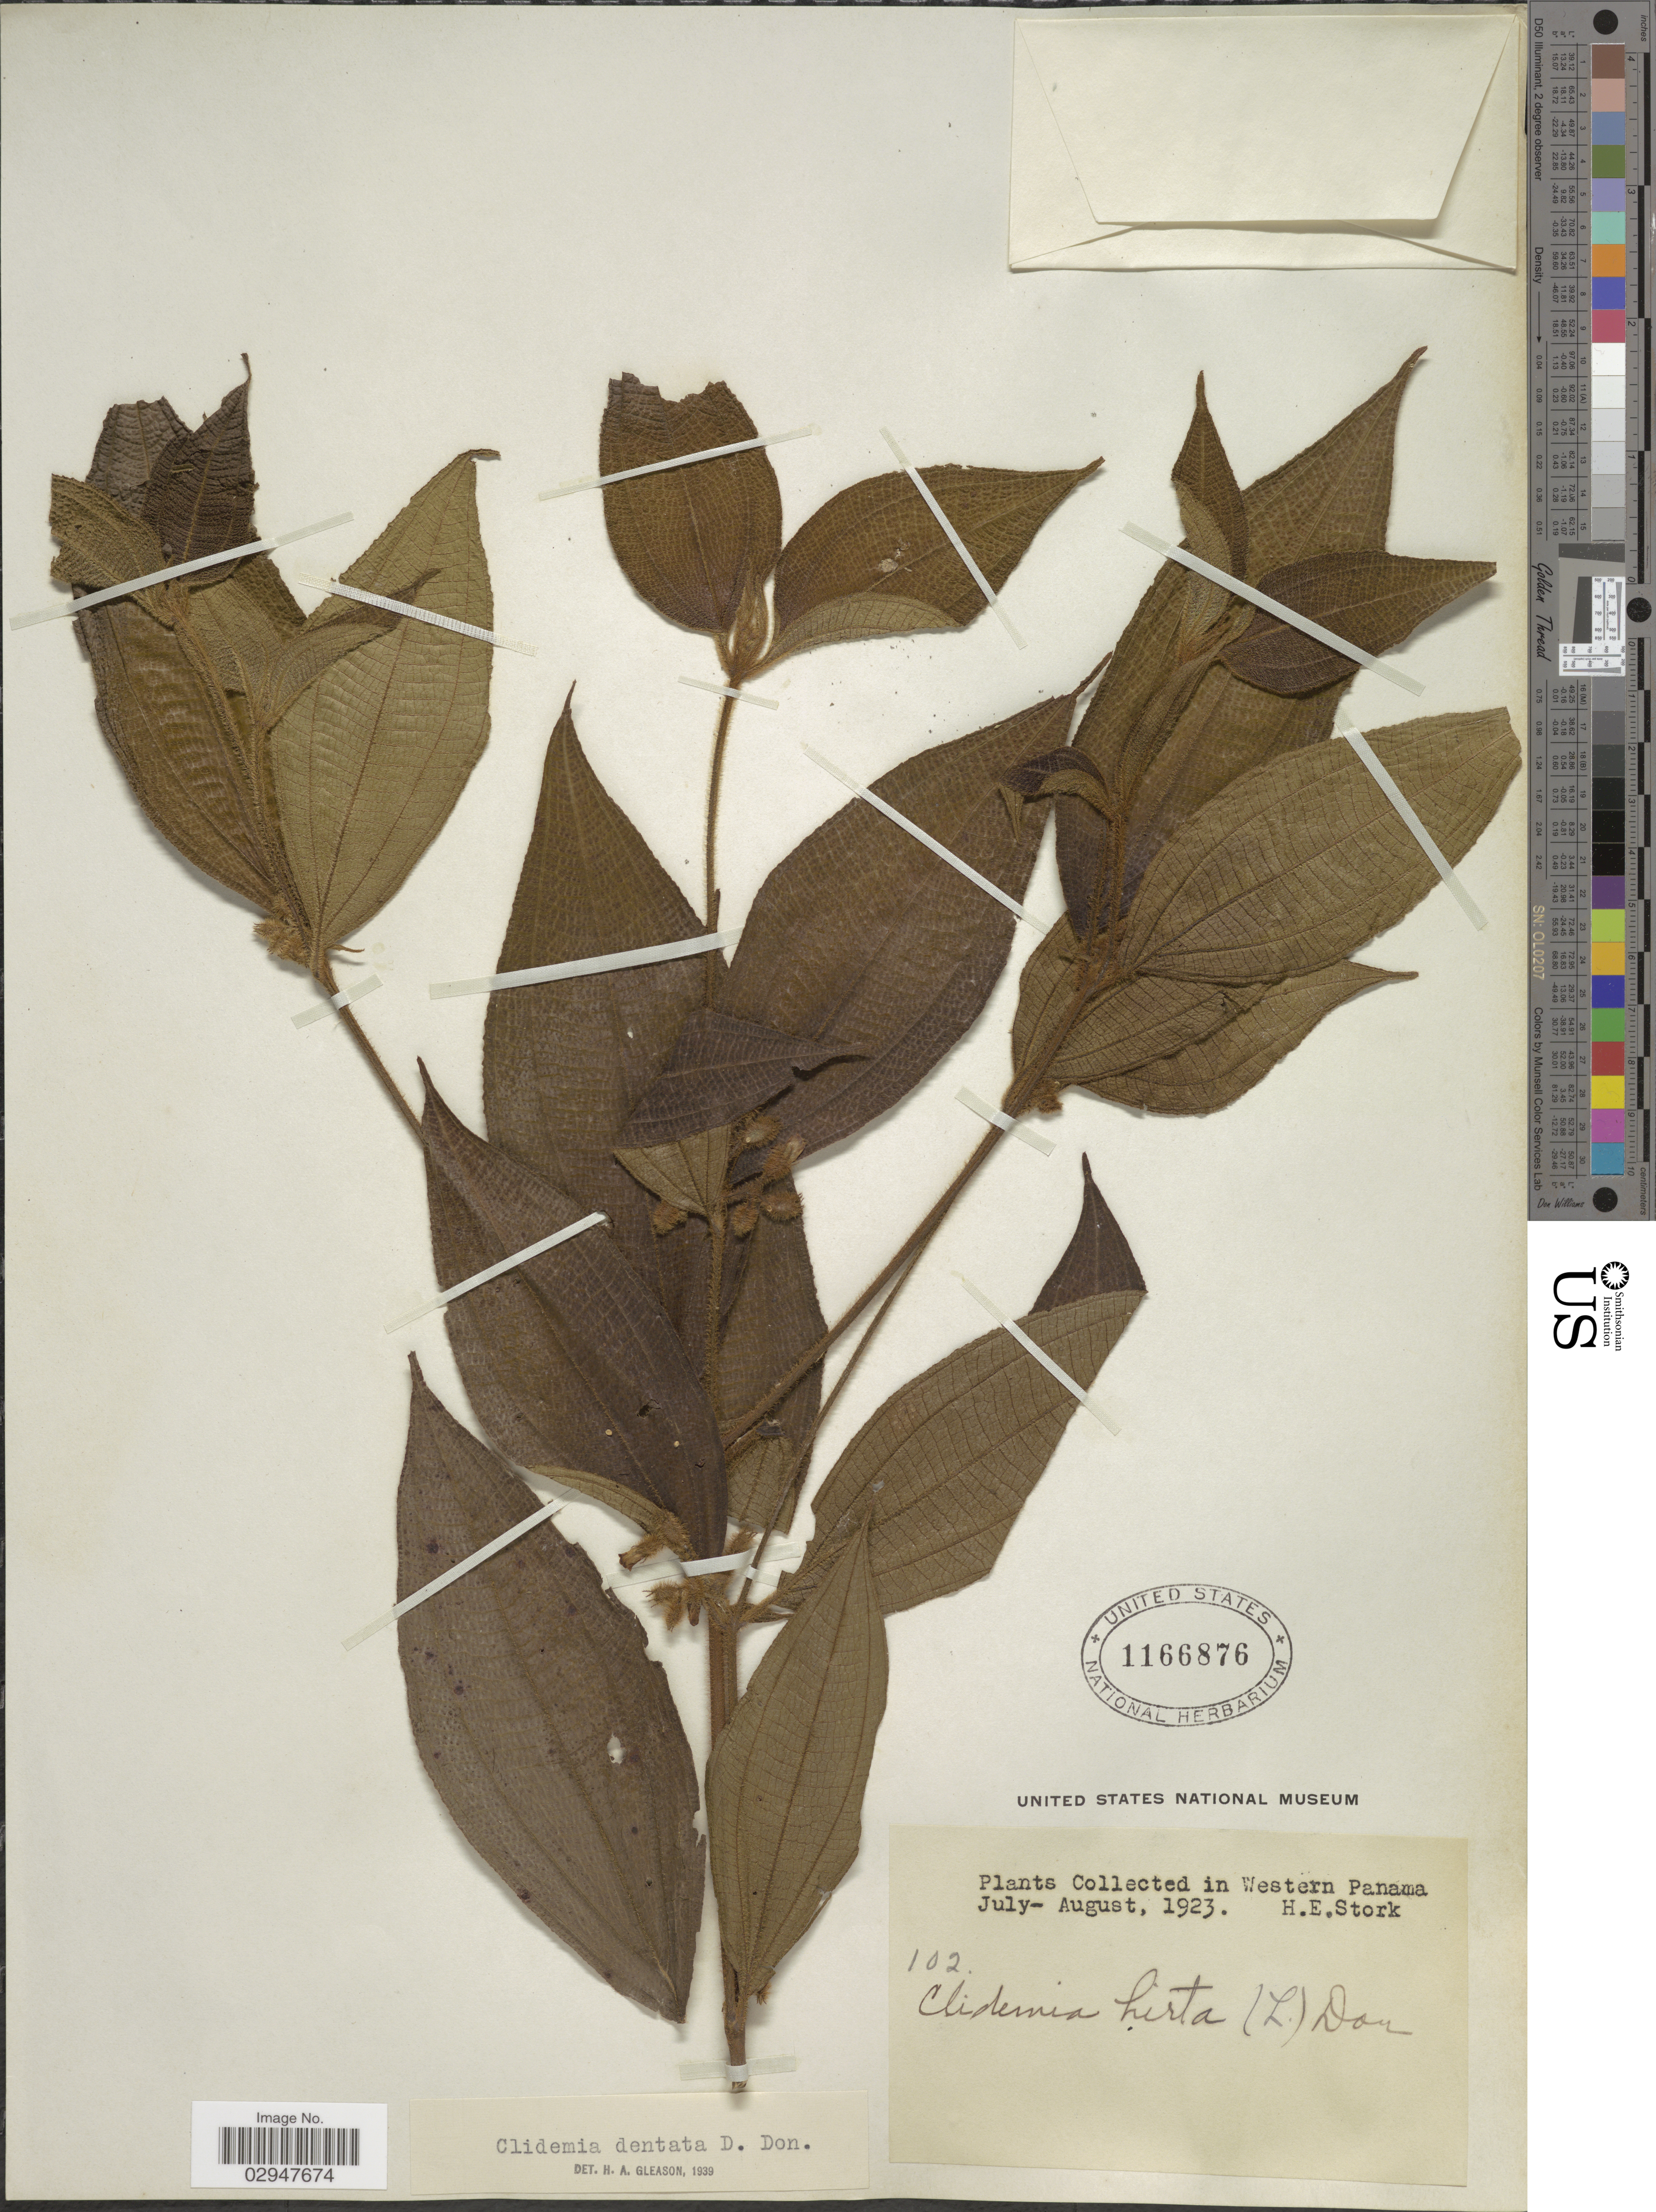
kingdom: Plantae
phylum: Tracheophyta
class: Magnoliopsida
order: Myrtales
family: Melastomataceae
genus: Clidemia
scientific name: Clidemia dentata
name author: D. Don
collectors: H. E. Stork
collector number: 102?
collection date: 1923-07/1923-08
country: Panama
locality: Western Panama.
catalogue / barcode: US 1166876